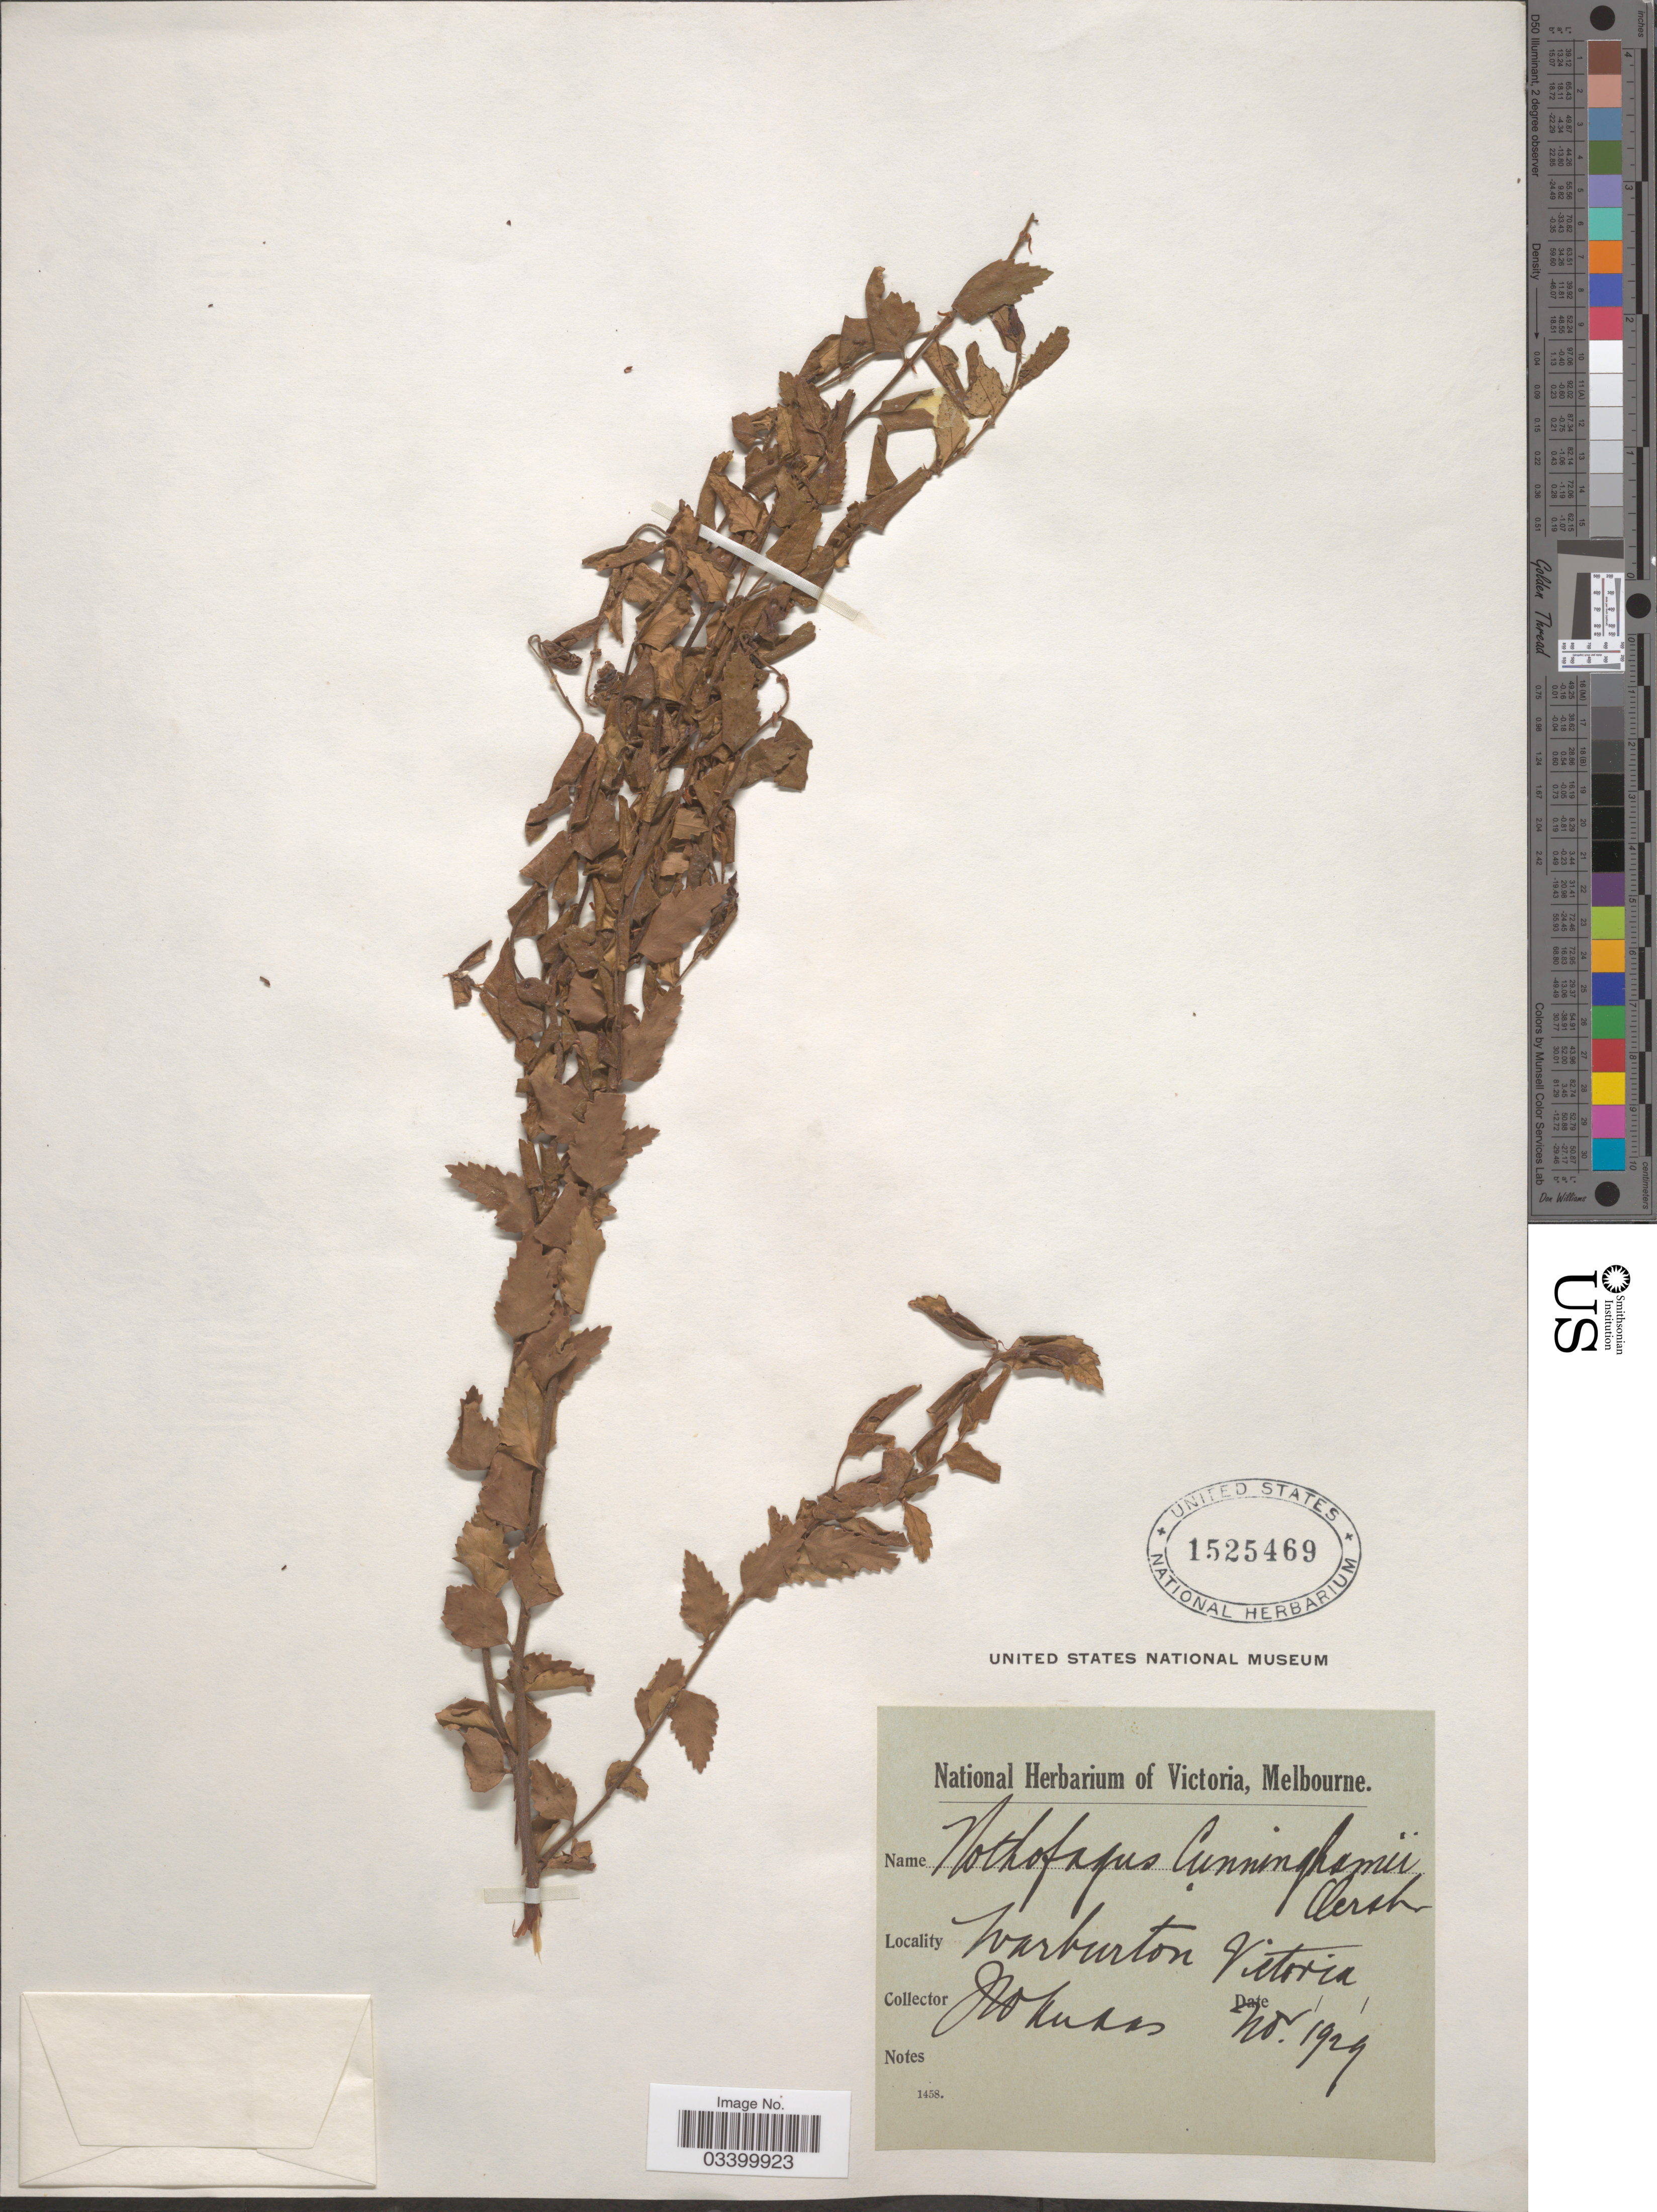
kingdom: Plantae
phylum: Tracheophyta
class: Magnoliopsida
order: Fagales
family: Nothofagaceae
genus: Nothofagus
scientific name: Nothofagus cunninghamii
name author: (Hook.) Oerst.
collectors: J. Audas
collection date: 1929-11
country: Australia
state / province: Victoria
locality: Warburton Victoria.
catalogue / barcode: US 1525469